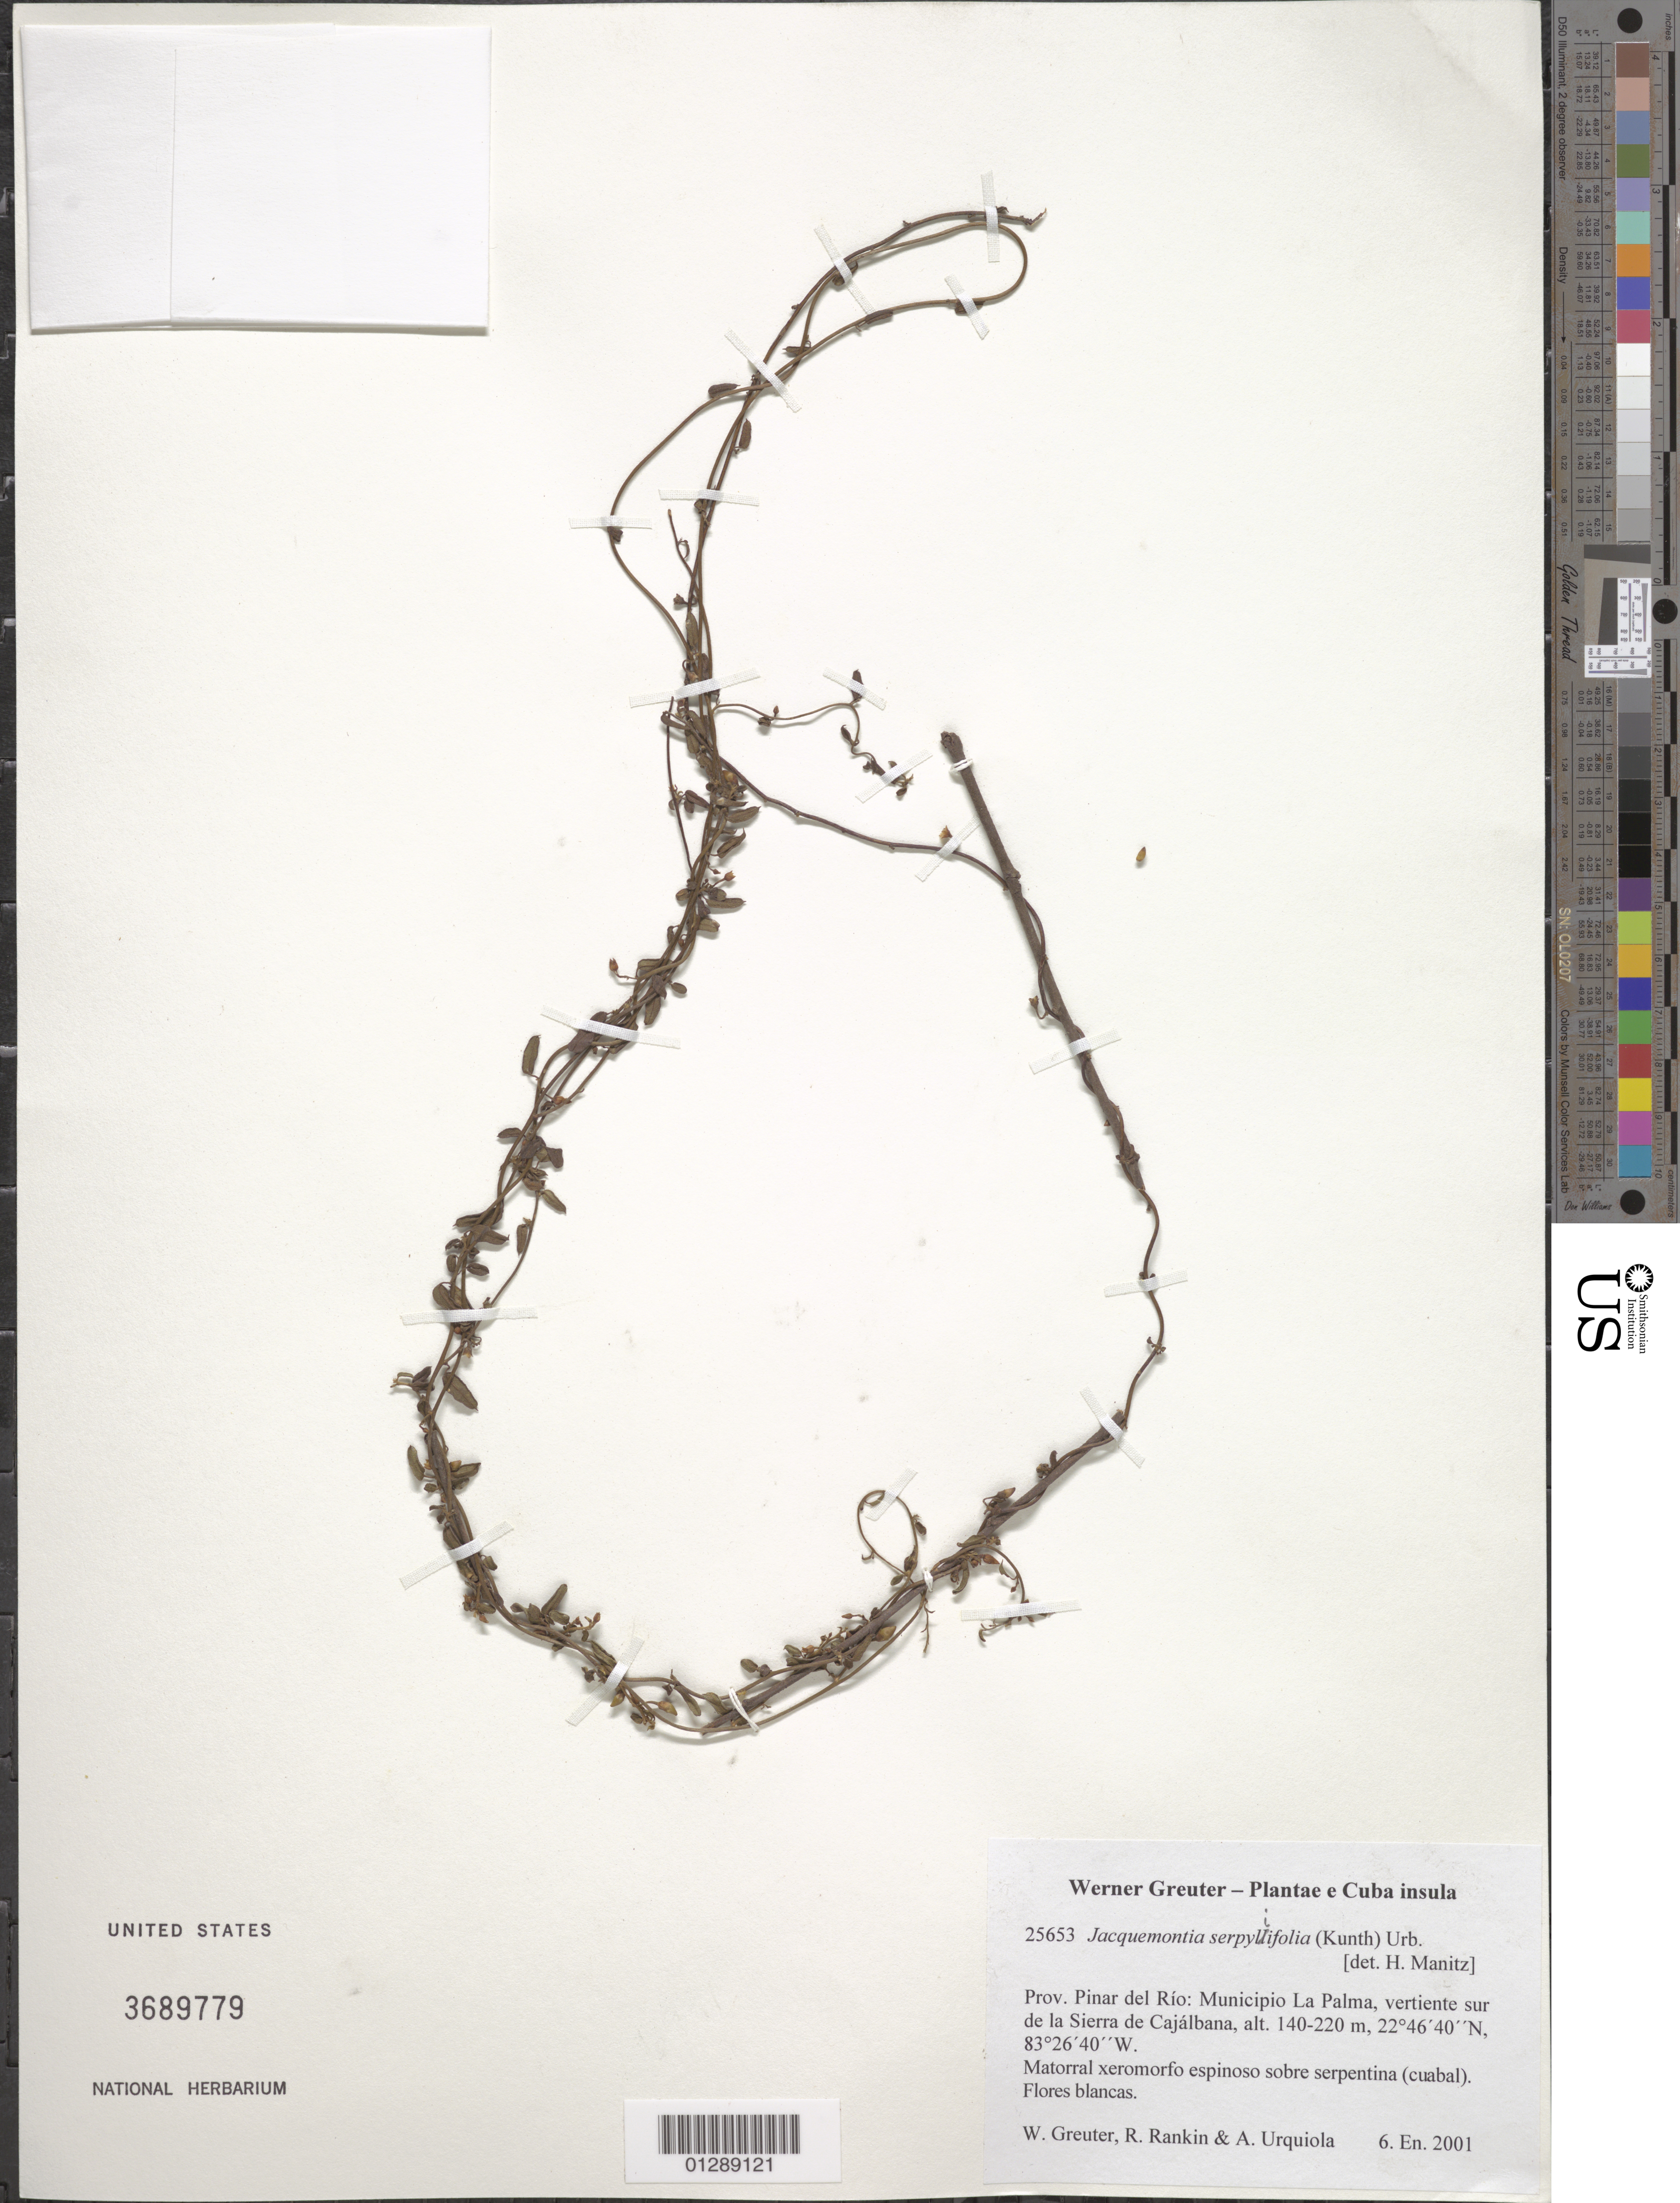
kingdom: Plantae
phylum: Tracheophyta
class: Magnoliopsida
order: Solanales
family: Convolvulaceae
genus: Jacquemontia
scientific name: Jacquemontia serpyllifolia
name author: (Kunth) Urb.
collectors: W. R. Greuter, R. Rankin Rodriguez & A. Urquiola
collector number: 25653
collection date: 2001-01-06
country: Cuba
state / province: Pinar del Rio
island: Cuba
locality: Municipio La Palma, vertiente sur de la Sierra de Cajálbana.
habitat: Matorral xermorfo espinoso sobre serpentina (Cuabal).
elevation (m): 140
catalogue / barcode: US 3689779